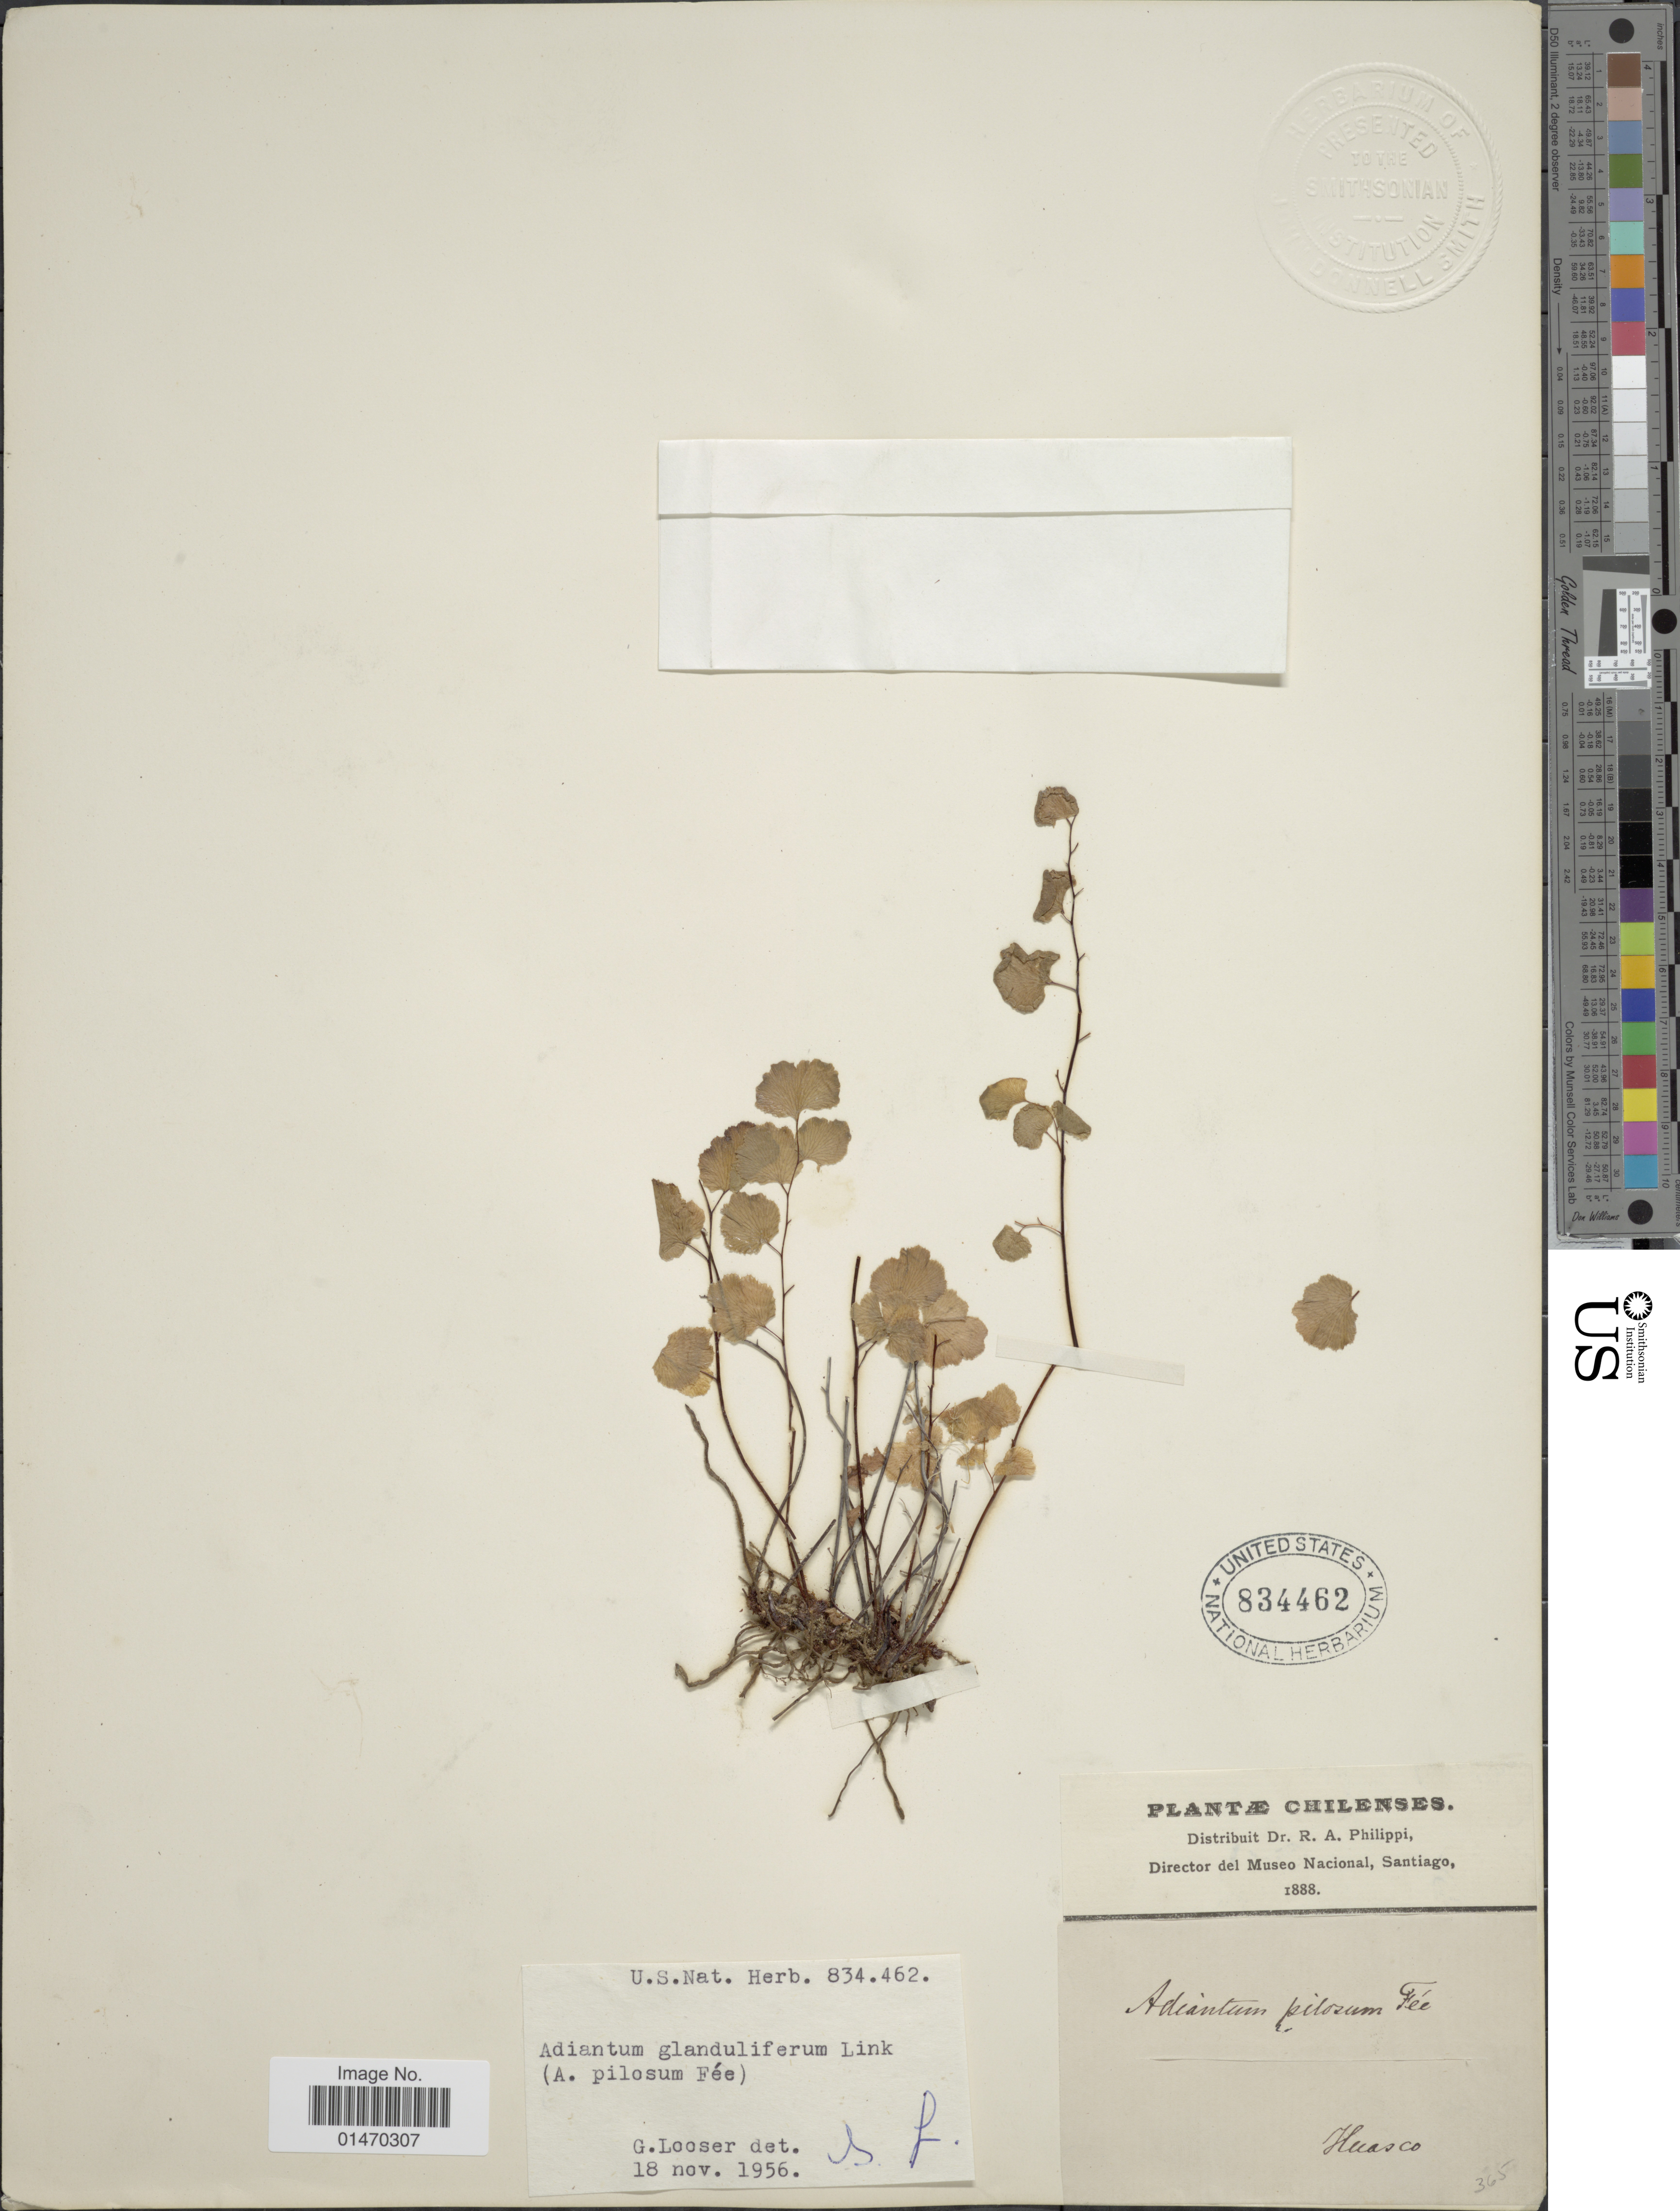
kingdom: Plantae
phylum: Tracheophyta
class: Polypodiopsida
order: Polypodiales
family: Pteridaceae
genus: Adiantum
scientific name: Adiantum glanduliferum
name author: Link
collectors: R. A. Philippi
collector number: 365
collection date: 1888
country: Chile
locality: Huasco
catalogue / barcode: US 834462